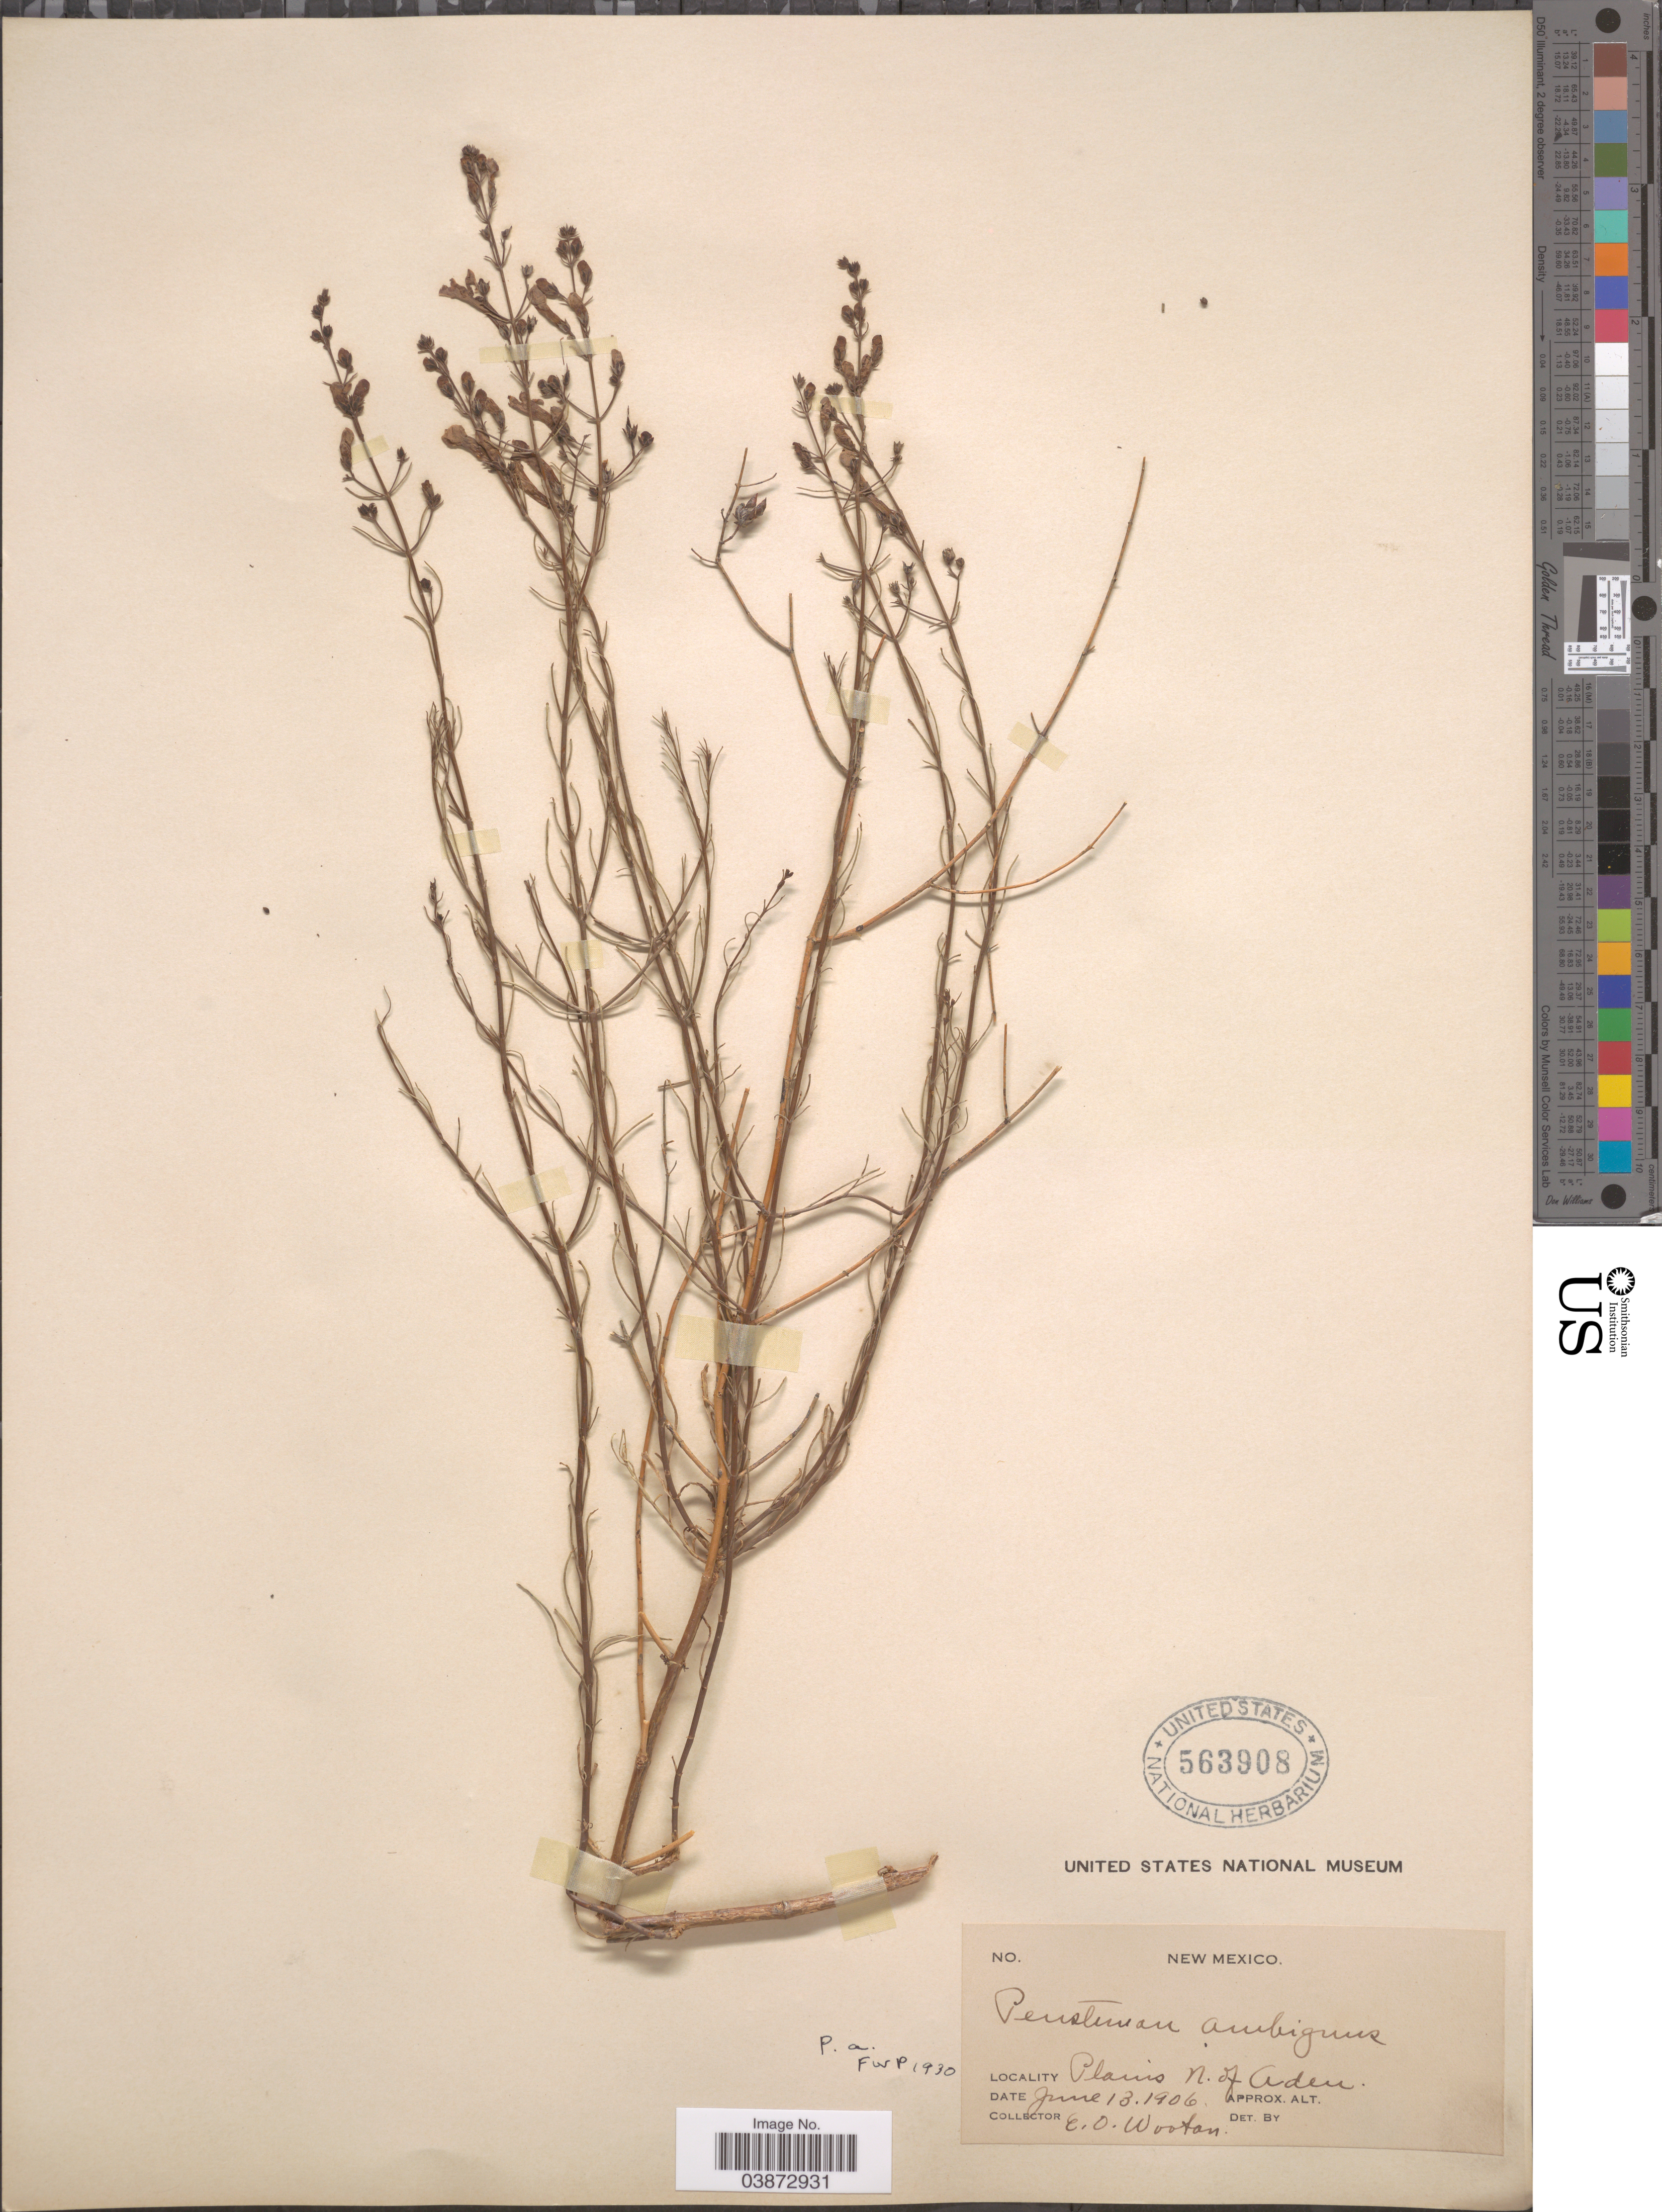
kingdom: Plantae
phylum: Tracheophyta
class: Magnoliopsida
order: Lamiales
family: Plantaginaceae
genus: Penstemon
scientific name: Penstemon ambiguus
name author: Torr.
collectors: E. O. Wooton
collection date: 1906-06-13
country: United States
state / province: New Mexico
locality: Plains N. of Aden.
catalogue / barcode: US 563908